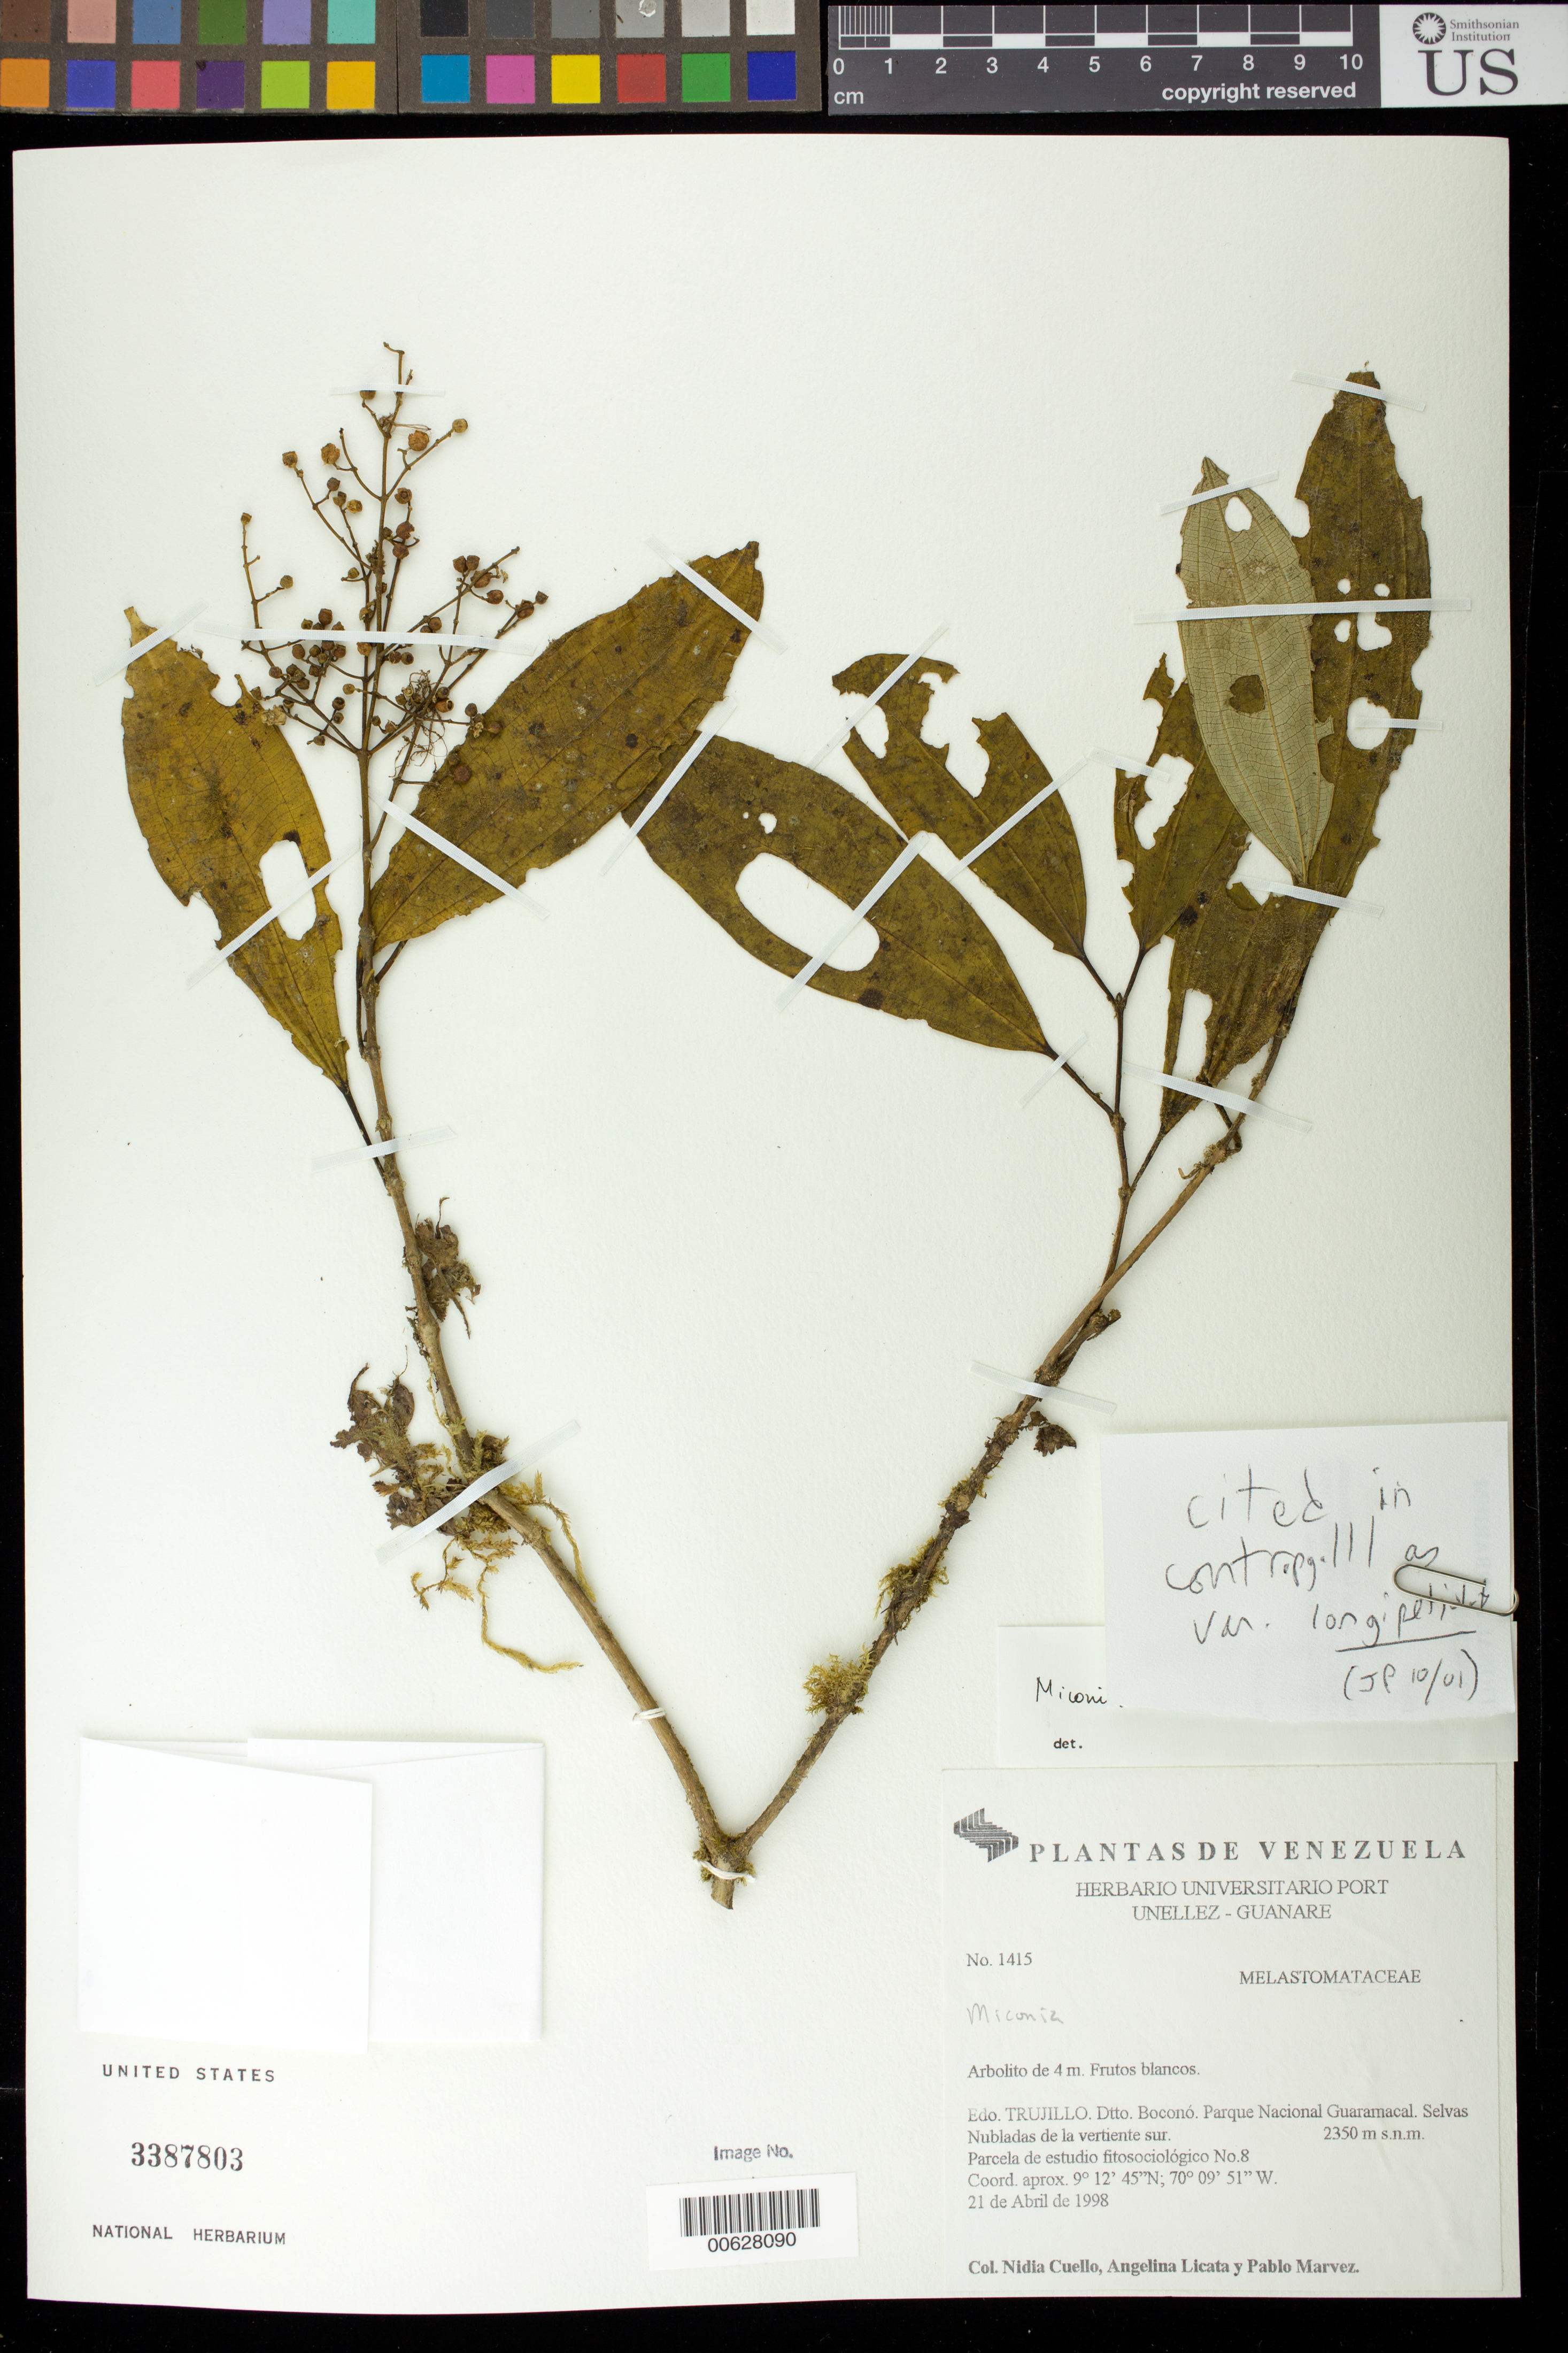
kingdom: Plantae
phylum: Tracheophyta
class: Magnoliopsida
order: Myrtales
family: Melastomataceae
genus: Miconia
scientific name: Miconia mesmeana subsp. longipetiolata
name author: Wurdack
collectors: N. L. Cuello, A. Licata & P. Marvez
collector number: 1415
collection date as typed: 21 Apr 1998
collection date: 1998-04-21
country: Venezuela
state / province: Trujillo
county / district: Boconó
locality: Parque Nacional Guaramacal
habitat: Selvas nubladas de la vertiente sur.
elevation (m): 2350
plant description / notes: MO, PORT, US, VEN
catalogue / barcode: US 3387803